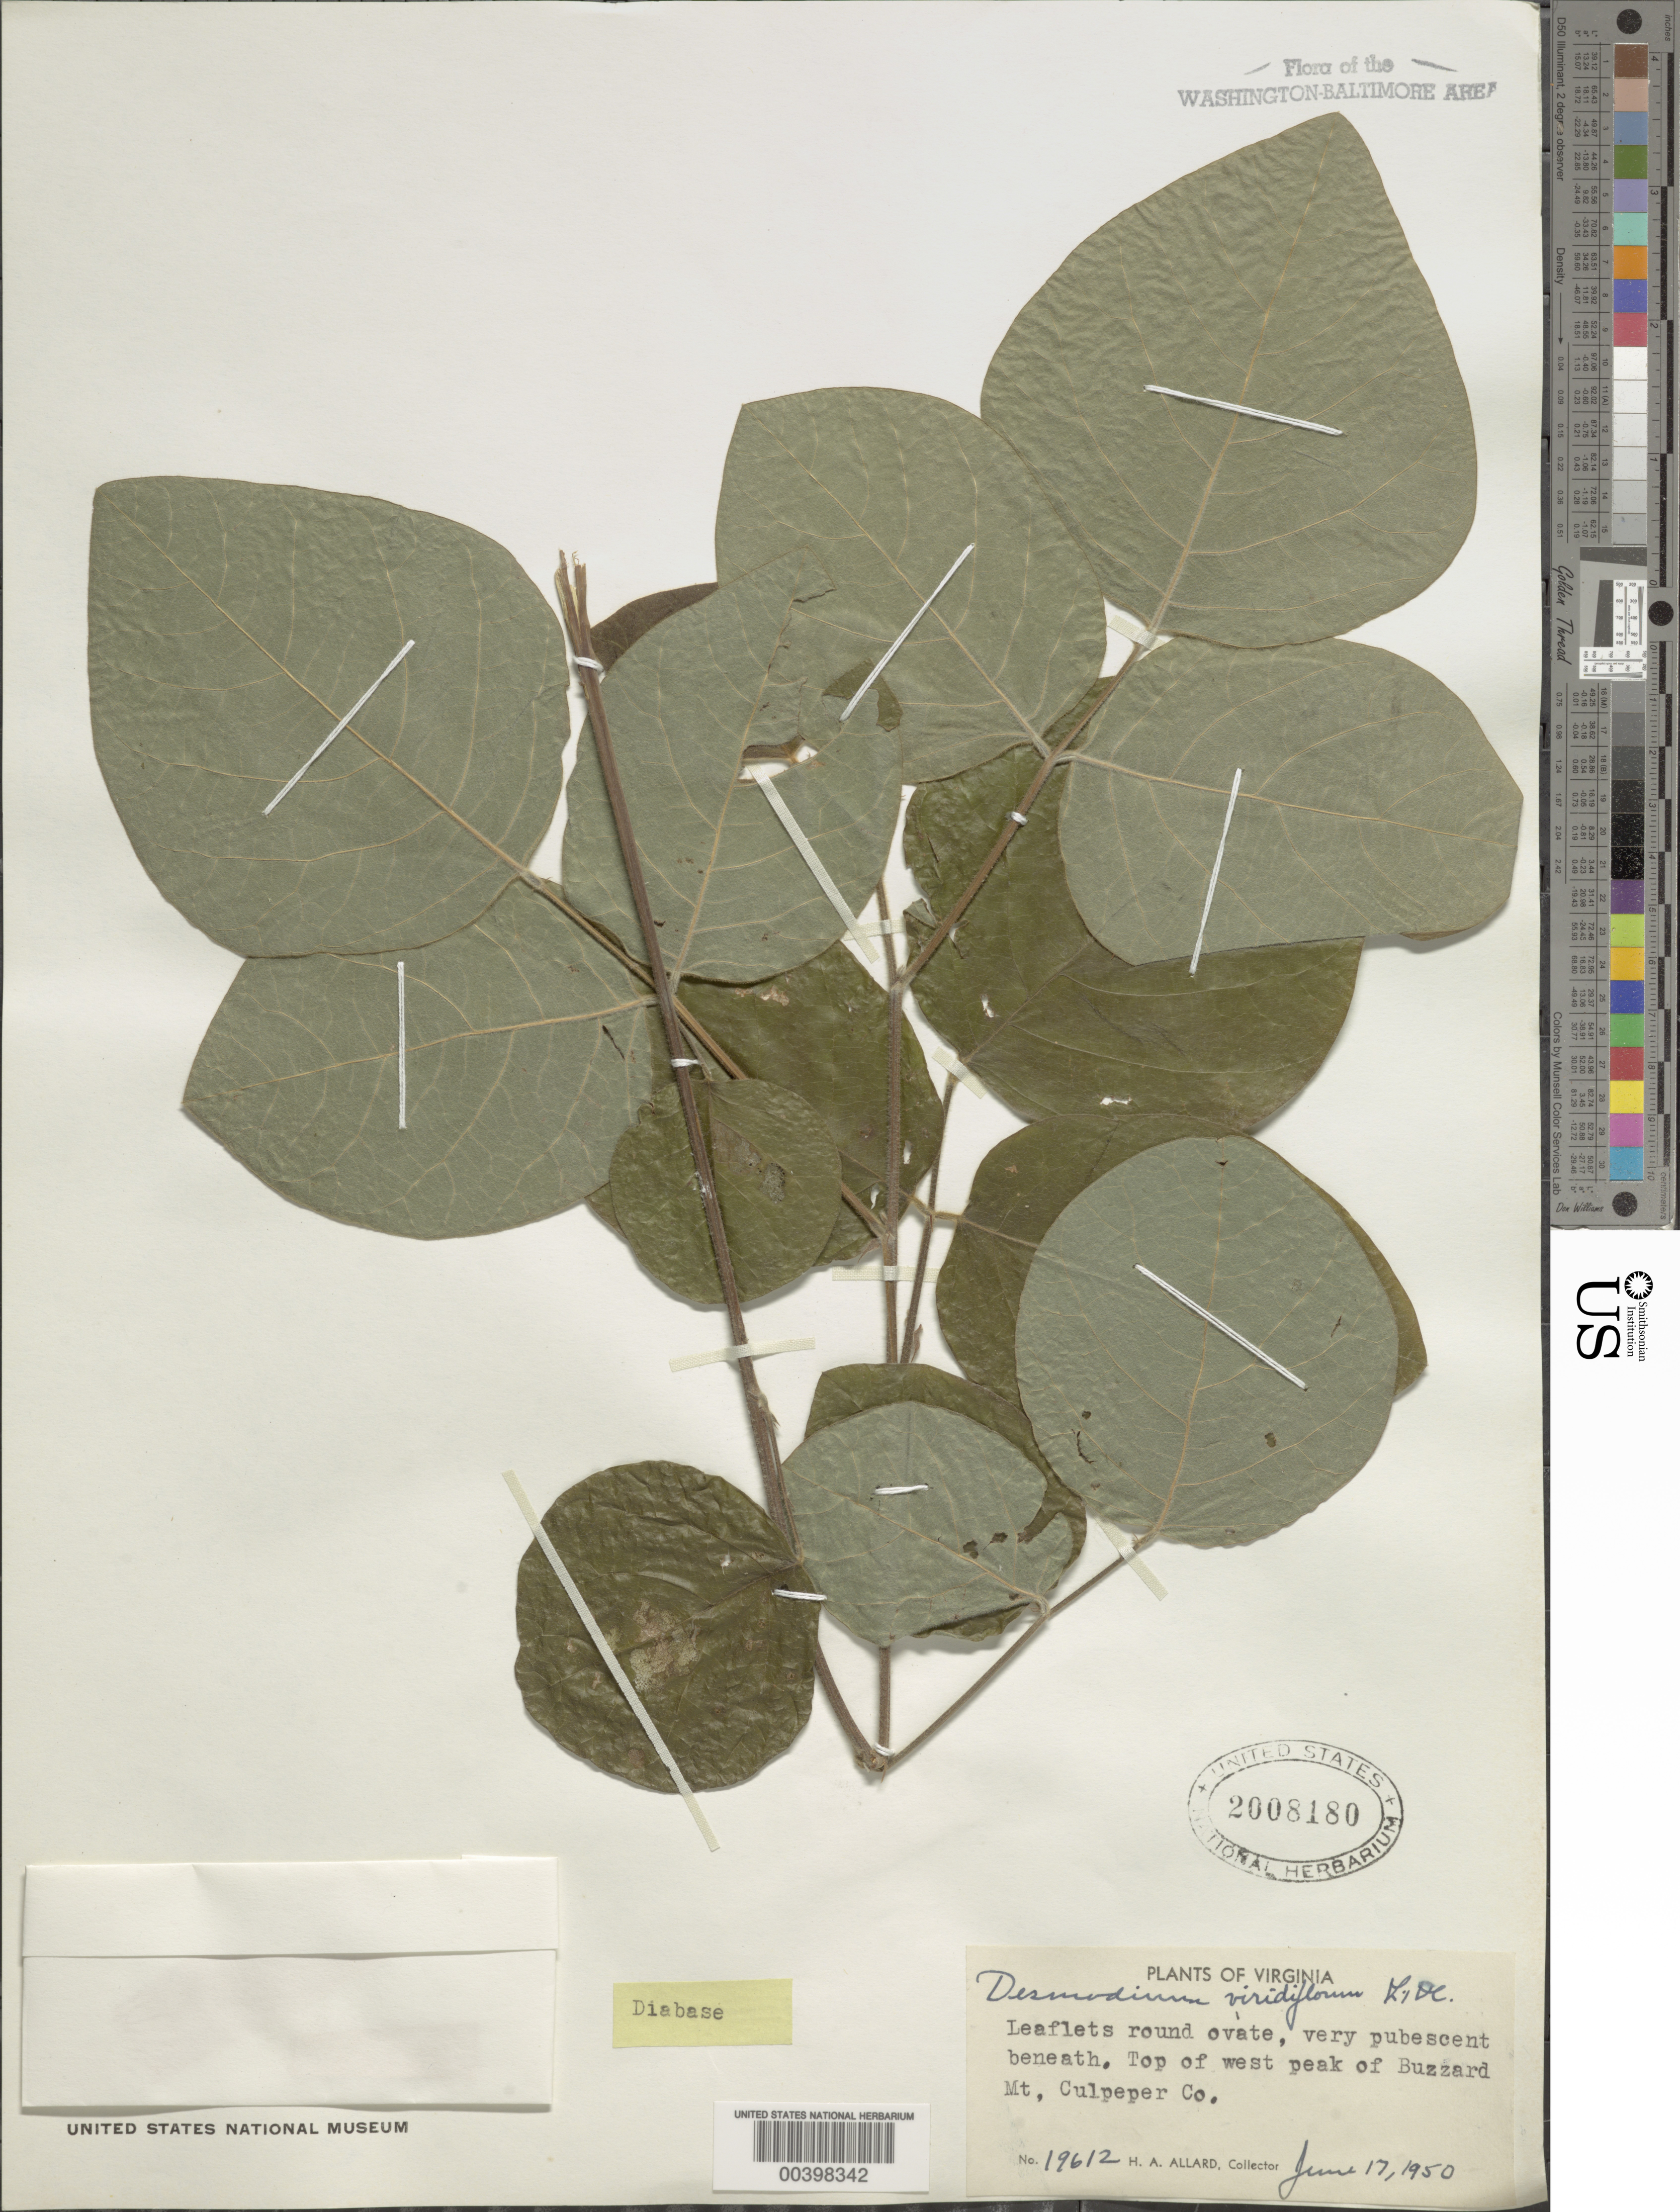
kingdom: Plantae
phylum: Tracheophyta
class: Magnoliopsida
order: Fabales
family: Fabaceae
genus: Desmodium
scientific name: Desmodium viridiflorum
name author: (L.) DC.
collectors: H. A. Allard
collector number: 19612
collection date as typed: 17 Jun 1950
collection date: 1950-06-17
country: United States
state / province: Virginia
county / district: Culpeper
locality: Buzzard Mountain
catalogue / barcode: US 2008180